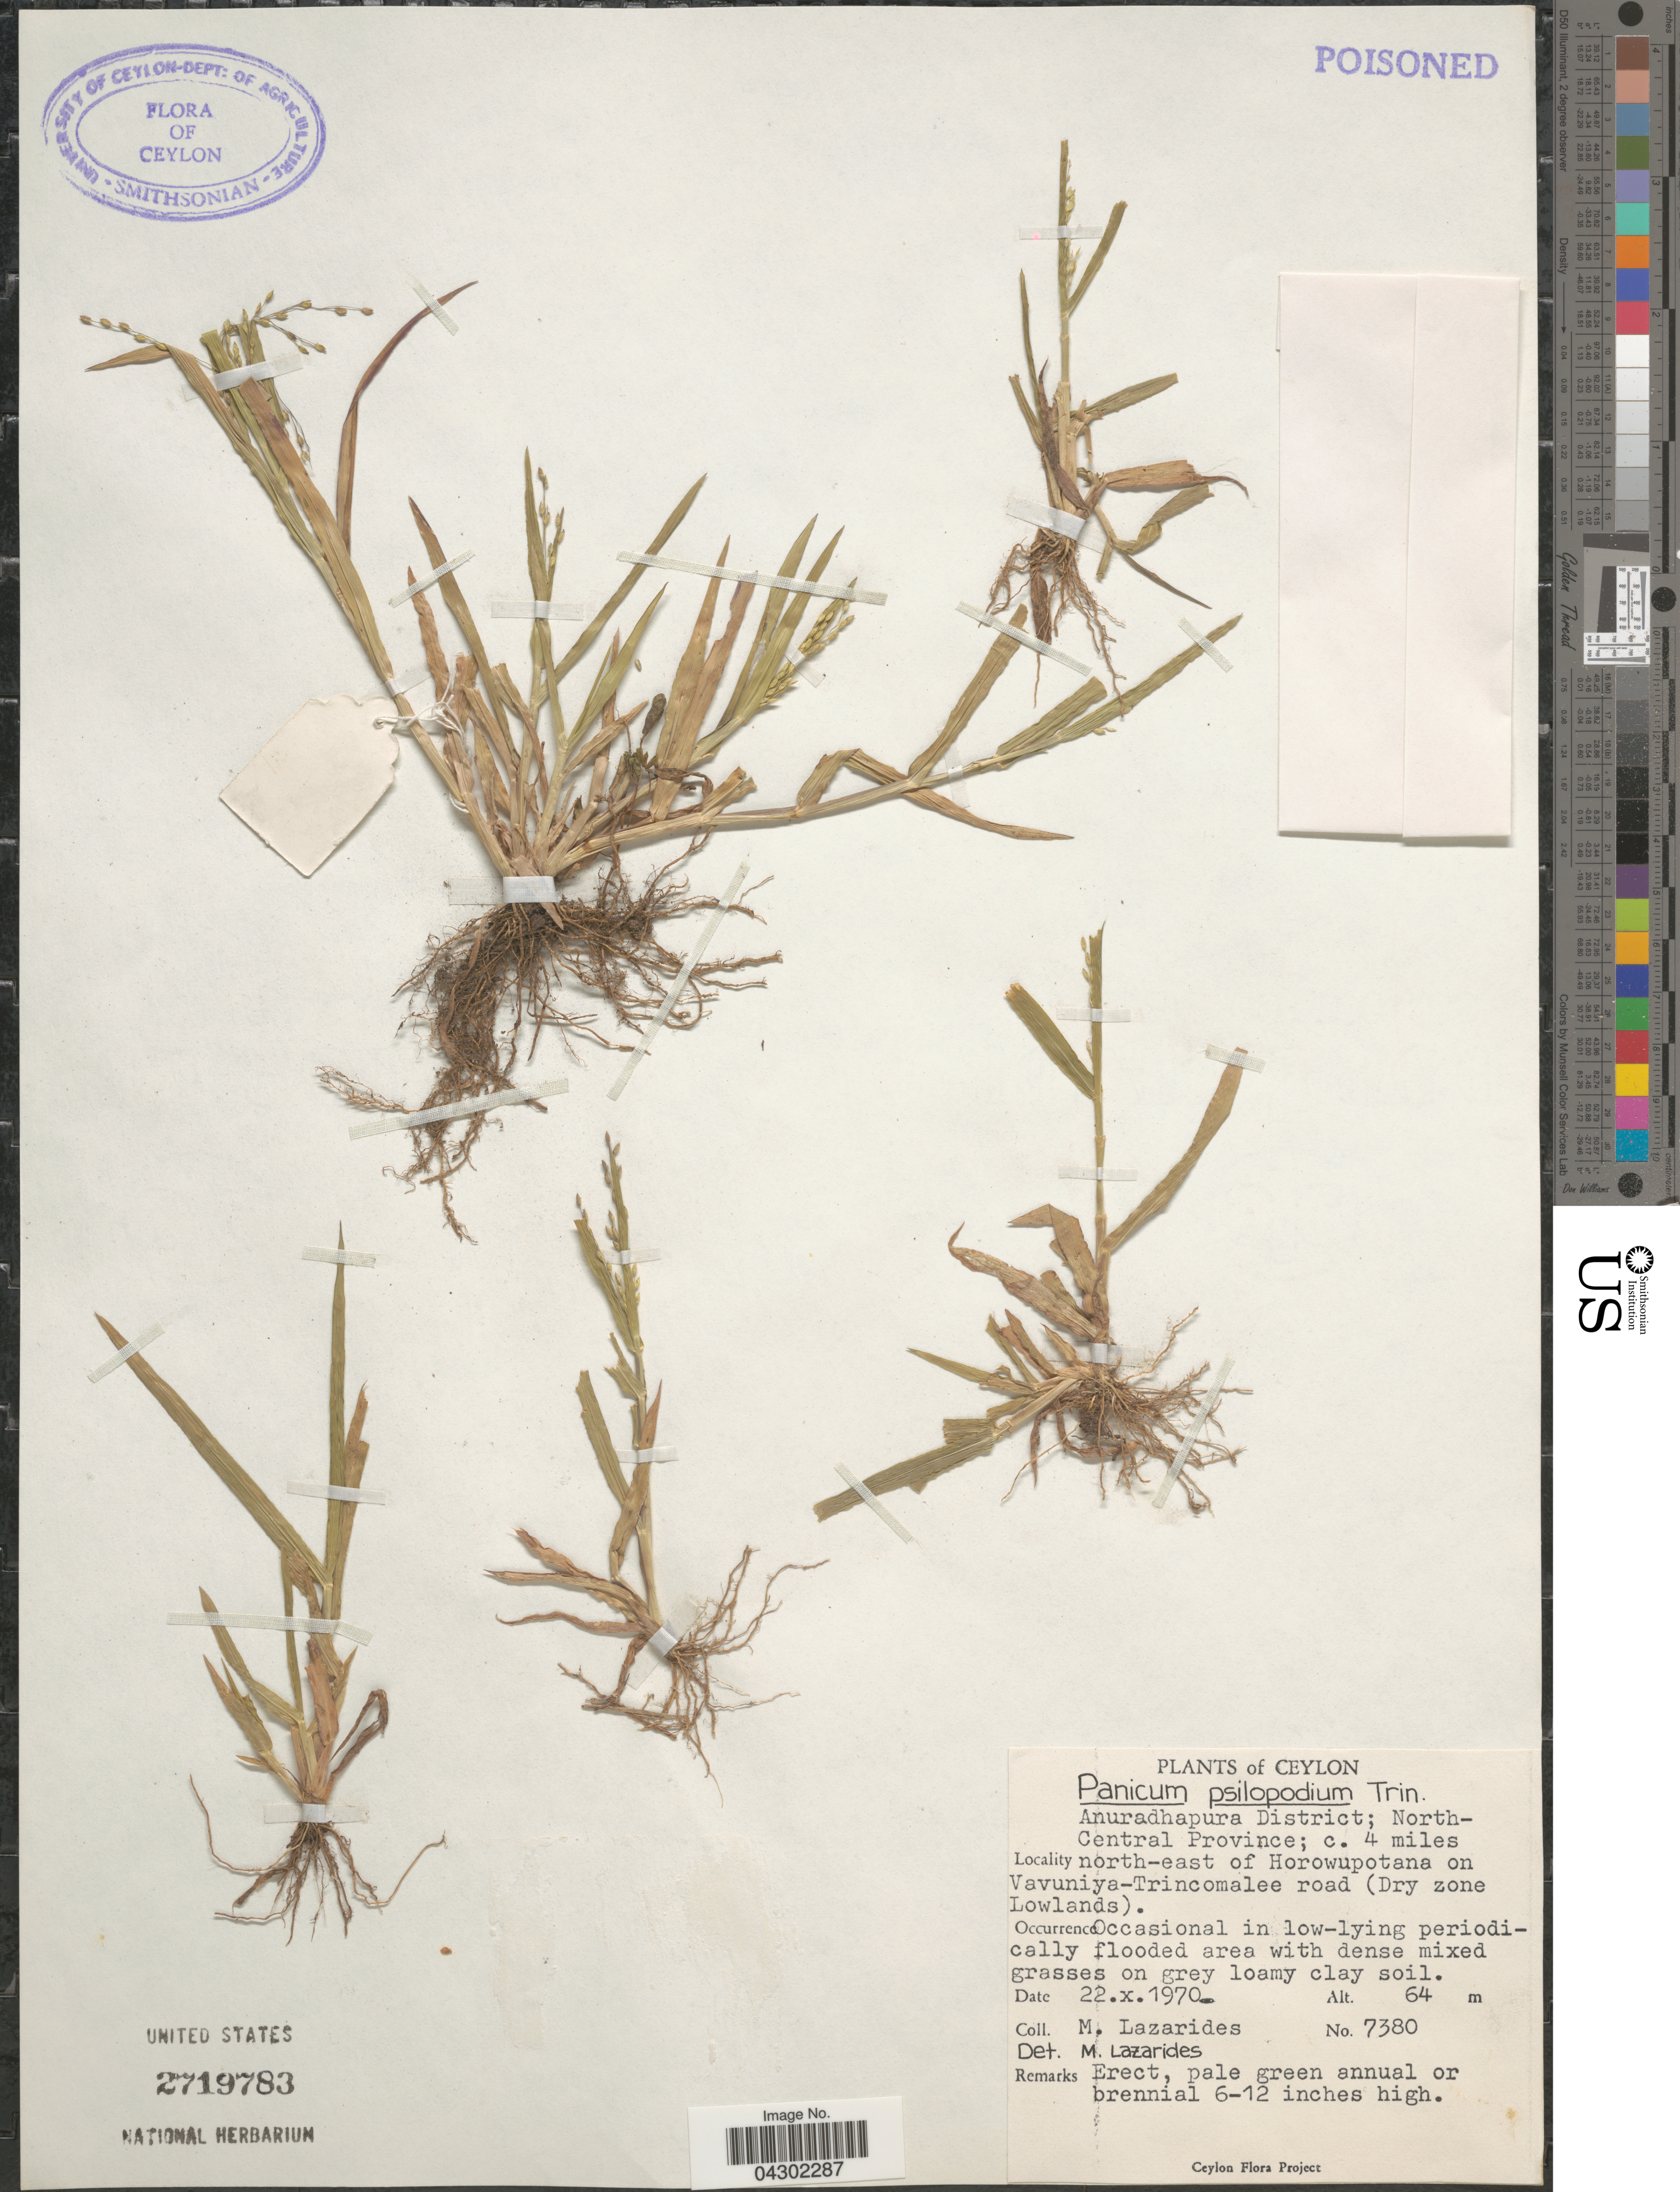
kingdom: Plantae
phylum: Tracheophyta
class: Liliopsida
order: Poales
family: Poaceae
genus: Panicum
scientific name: Panicum sumatrense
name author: P. Roth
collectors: M. Lazarides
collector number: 7380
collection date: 1970-10-22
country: Sri Lanka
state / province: North Central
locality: Ceylon. Anuradhapura District; c. 4 miles north-east of Horowupotana on Vavuniya-Trincomalee road (Dry zone Lowlands).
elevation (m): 64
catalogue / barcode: US 2719783